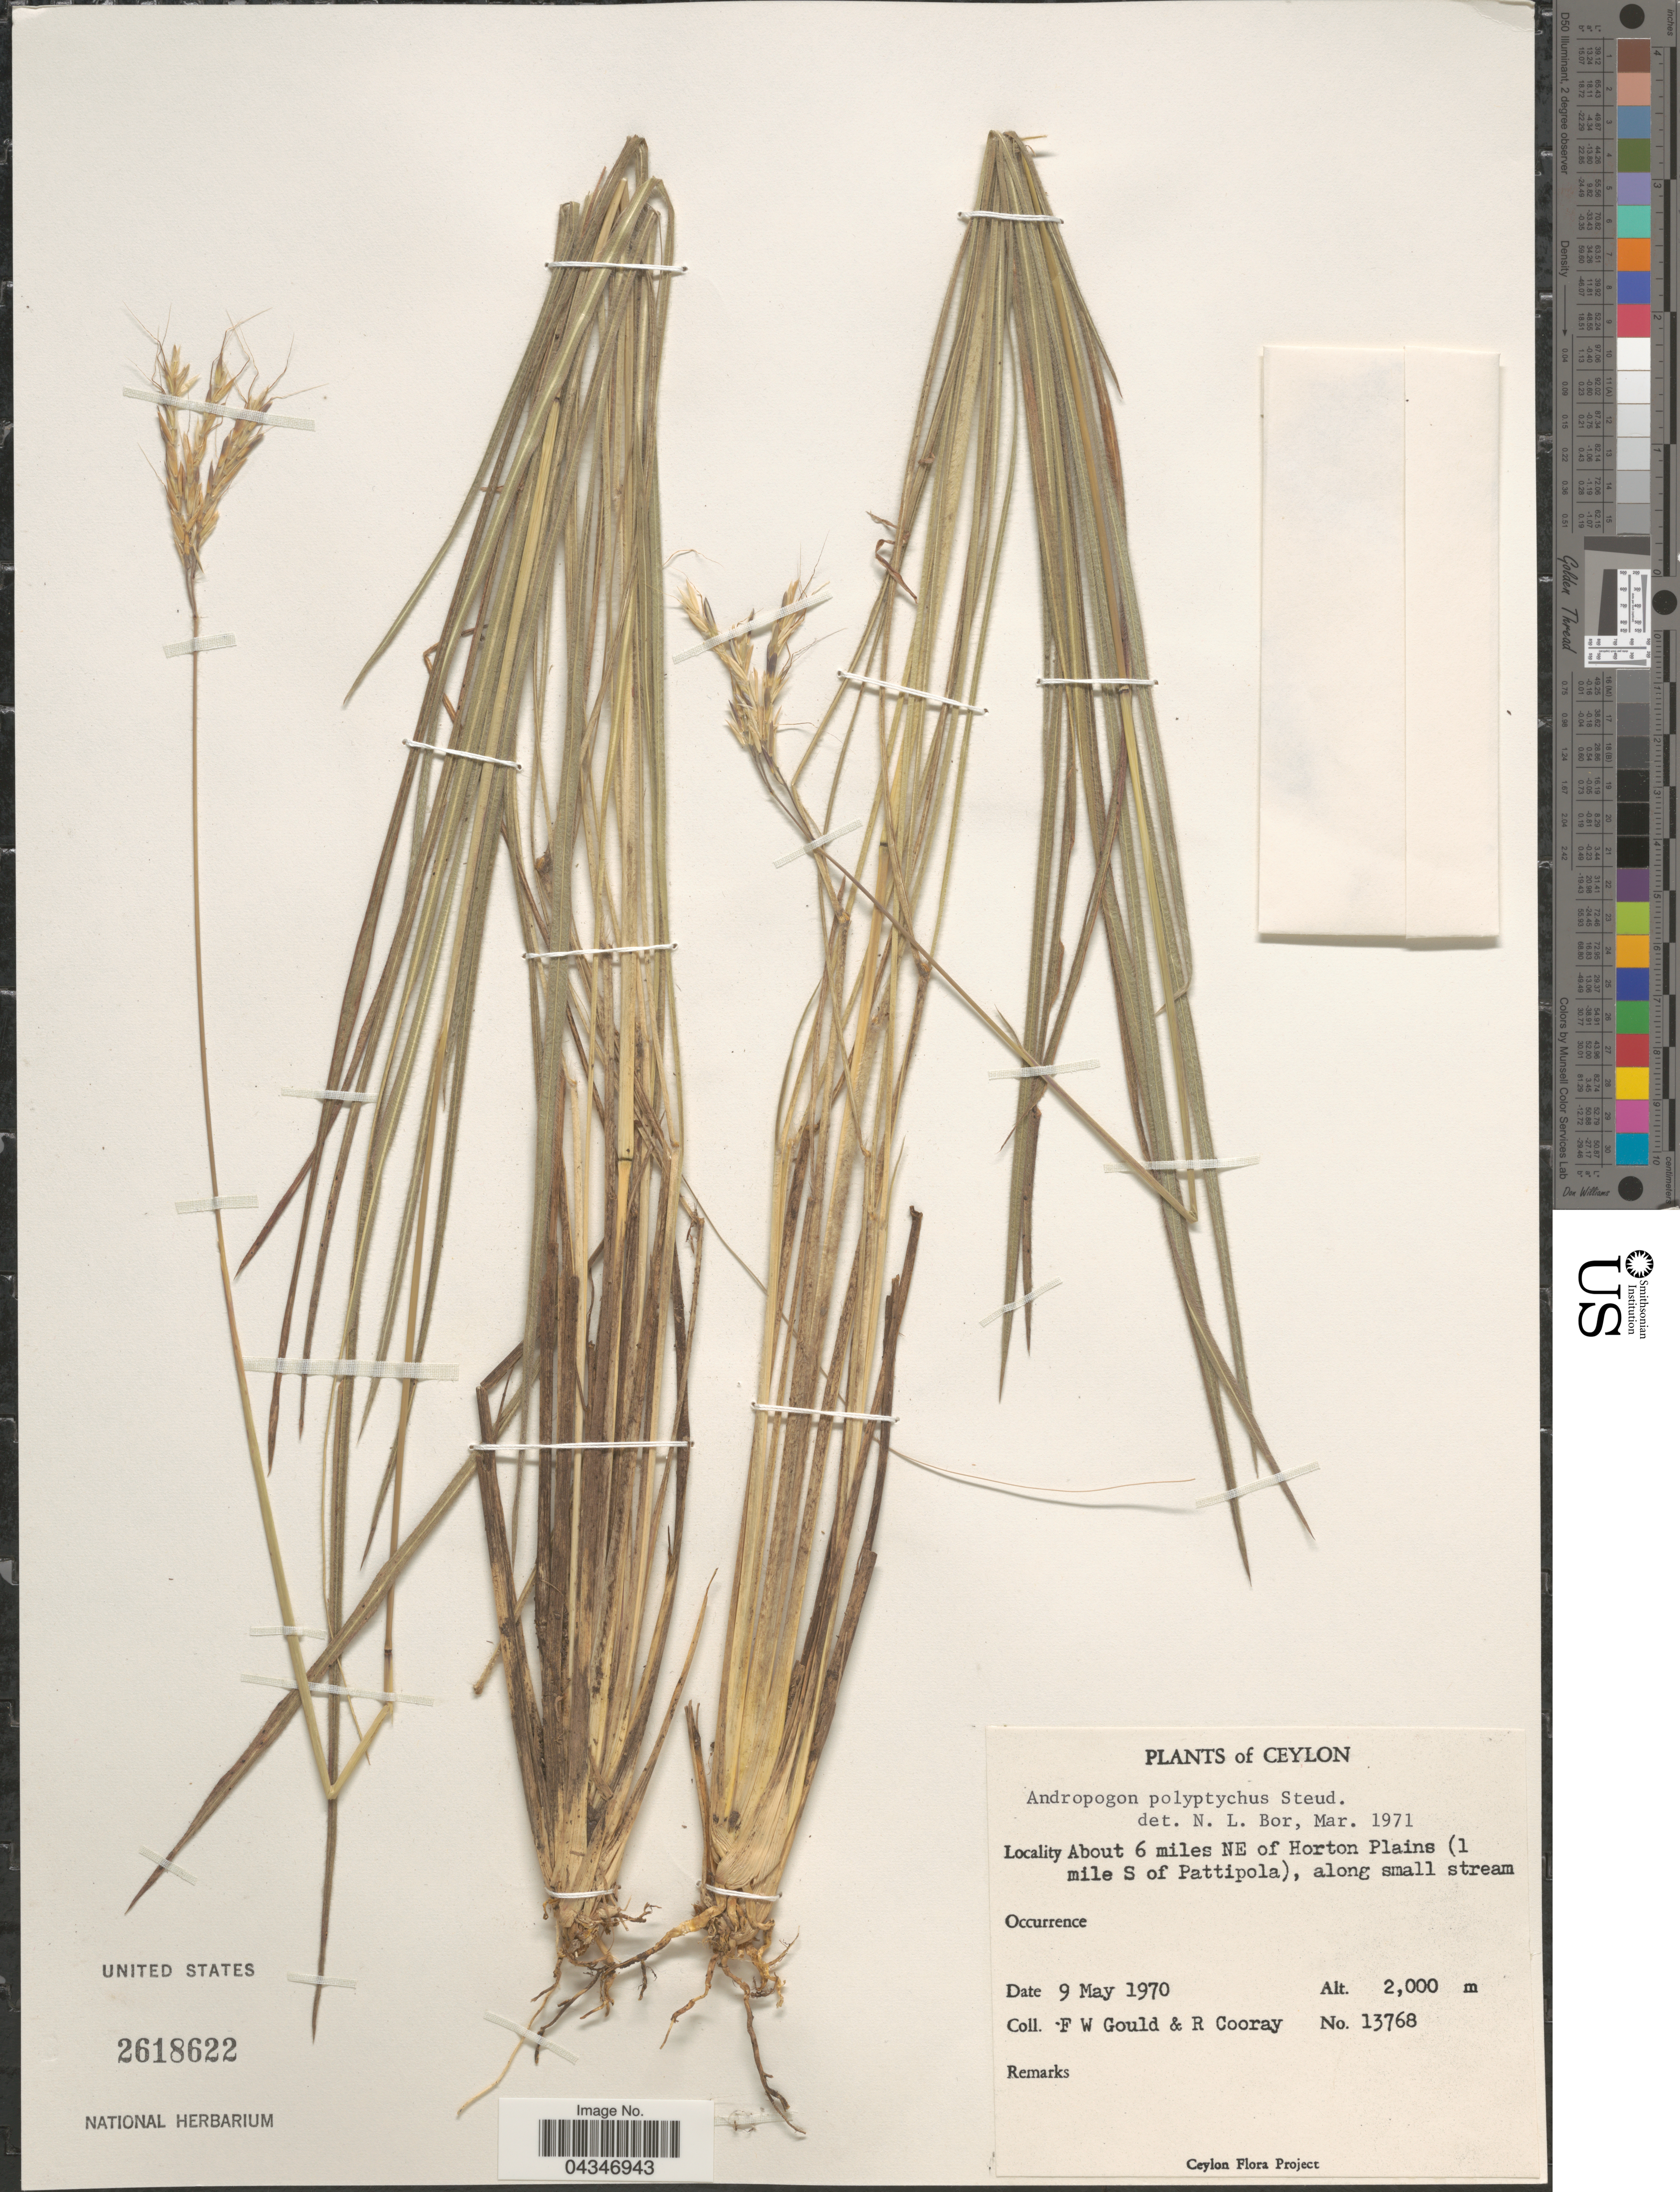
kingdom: Plantae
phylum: Tracheophyta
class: Liliopsida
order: Poales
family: Poaceae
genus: Andropogon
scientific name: Andropogon polyptychos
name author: Steud.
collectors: F. W. Gould & R. Cooray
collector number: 13768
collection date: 1970-05-09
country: Sri Lanka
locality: Ceylon. About 6 miles NE of Horton Plains (1 mile S of Pattipola), along small stream.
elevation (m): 2000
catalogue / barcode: US 2618622